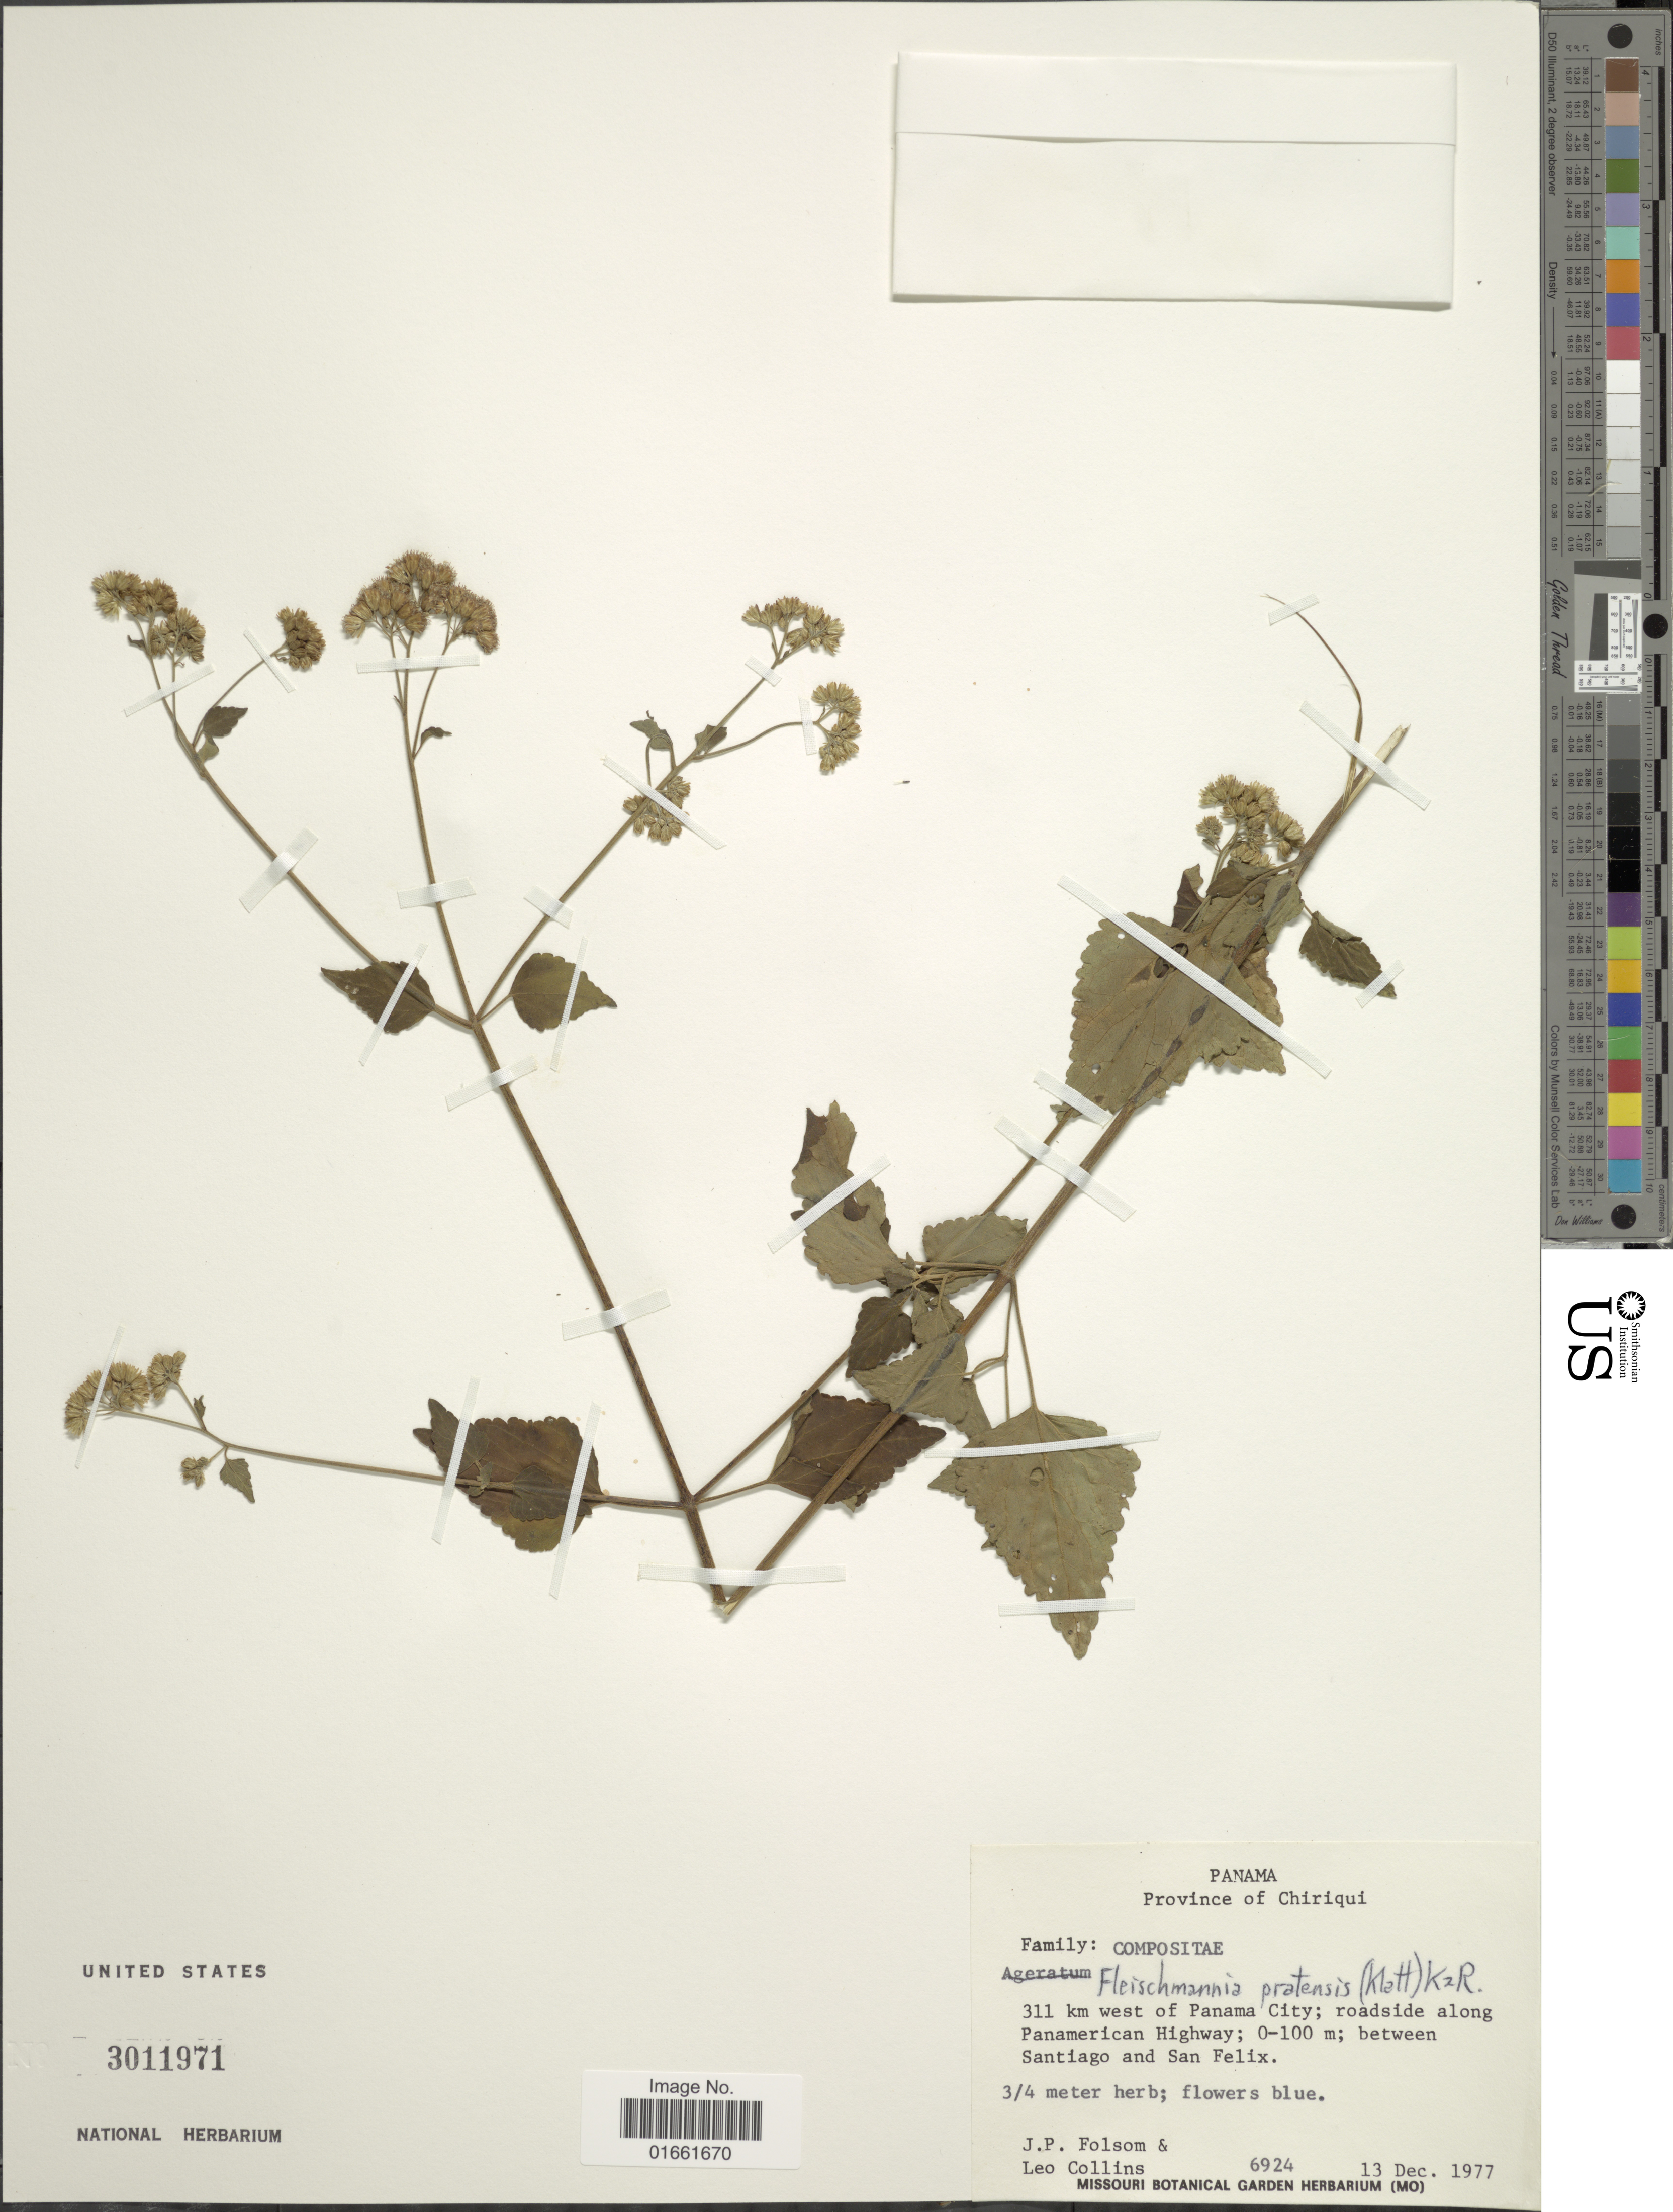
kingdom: Plantae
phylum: Tracheophyta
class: Magnoliopsida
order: Asterales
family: Asteraceae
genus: Fleischmannia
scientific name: Fleischmannia pratensis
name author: (Klatt) R.M. King & H. Rob.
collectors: J. P. Folsom & L. Collins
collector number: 6924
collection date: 1977-12-13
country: Panama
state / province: Chiriqui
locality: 311 km west of Panama City: roadside along Panamerican Highway, between Santiago and San Felix.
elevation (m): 0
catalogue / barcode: US 3011971